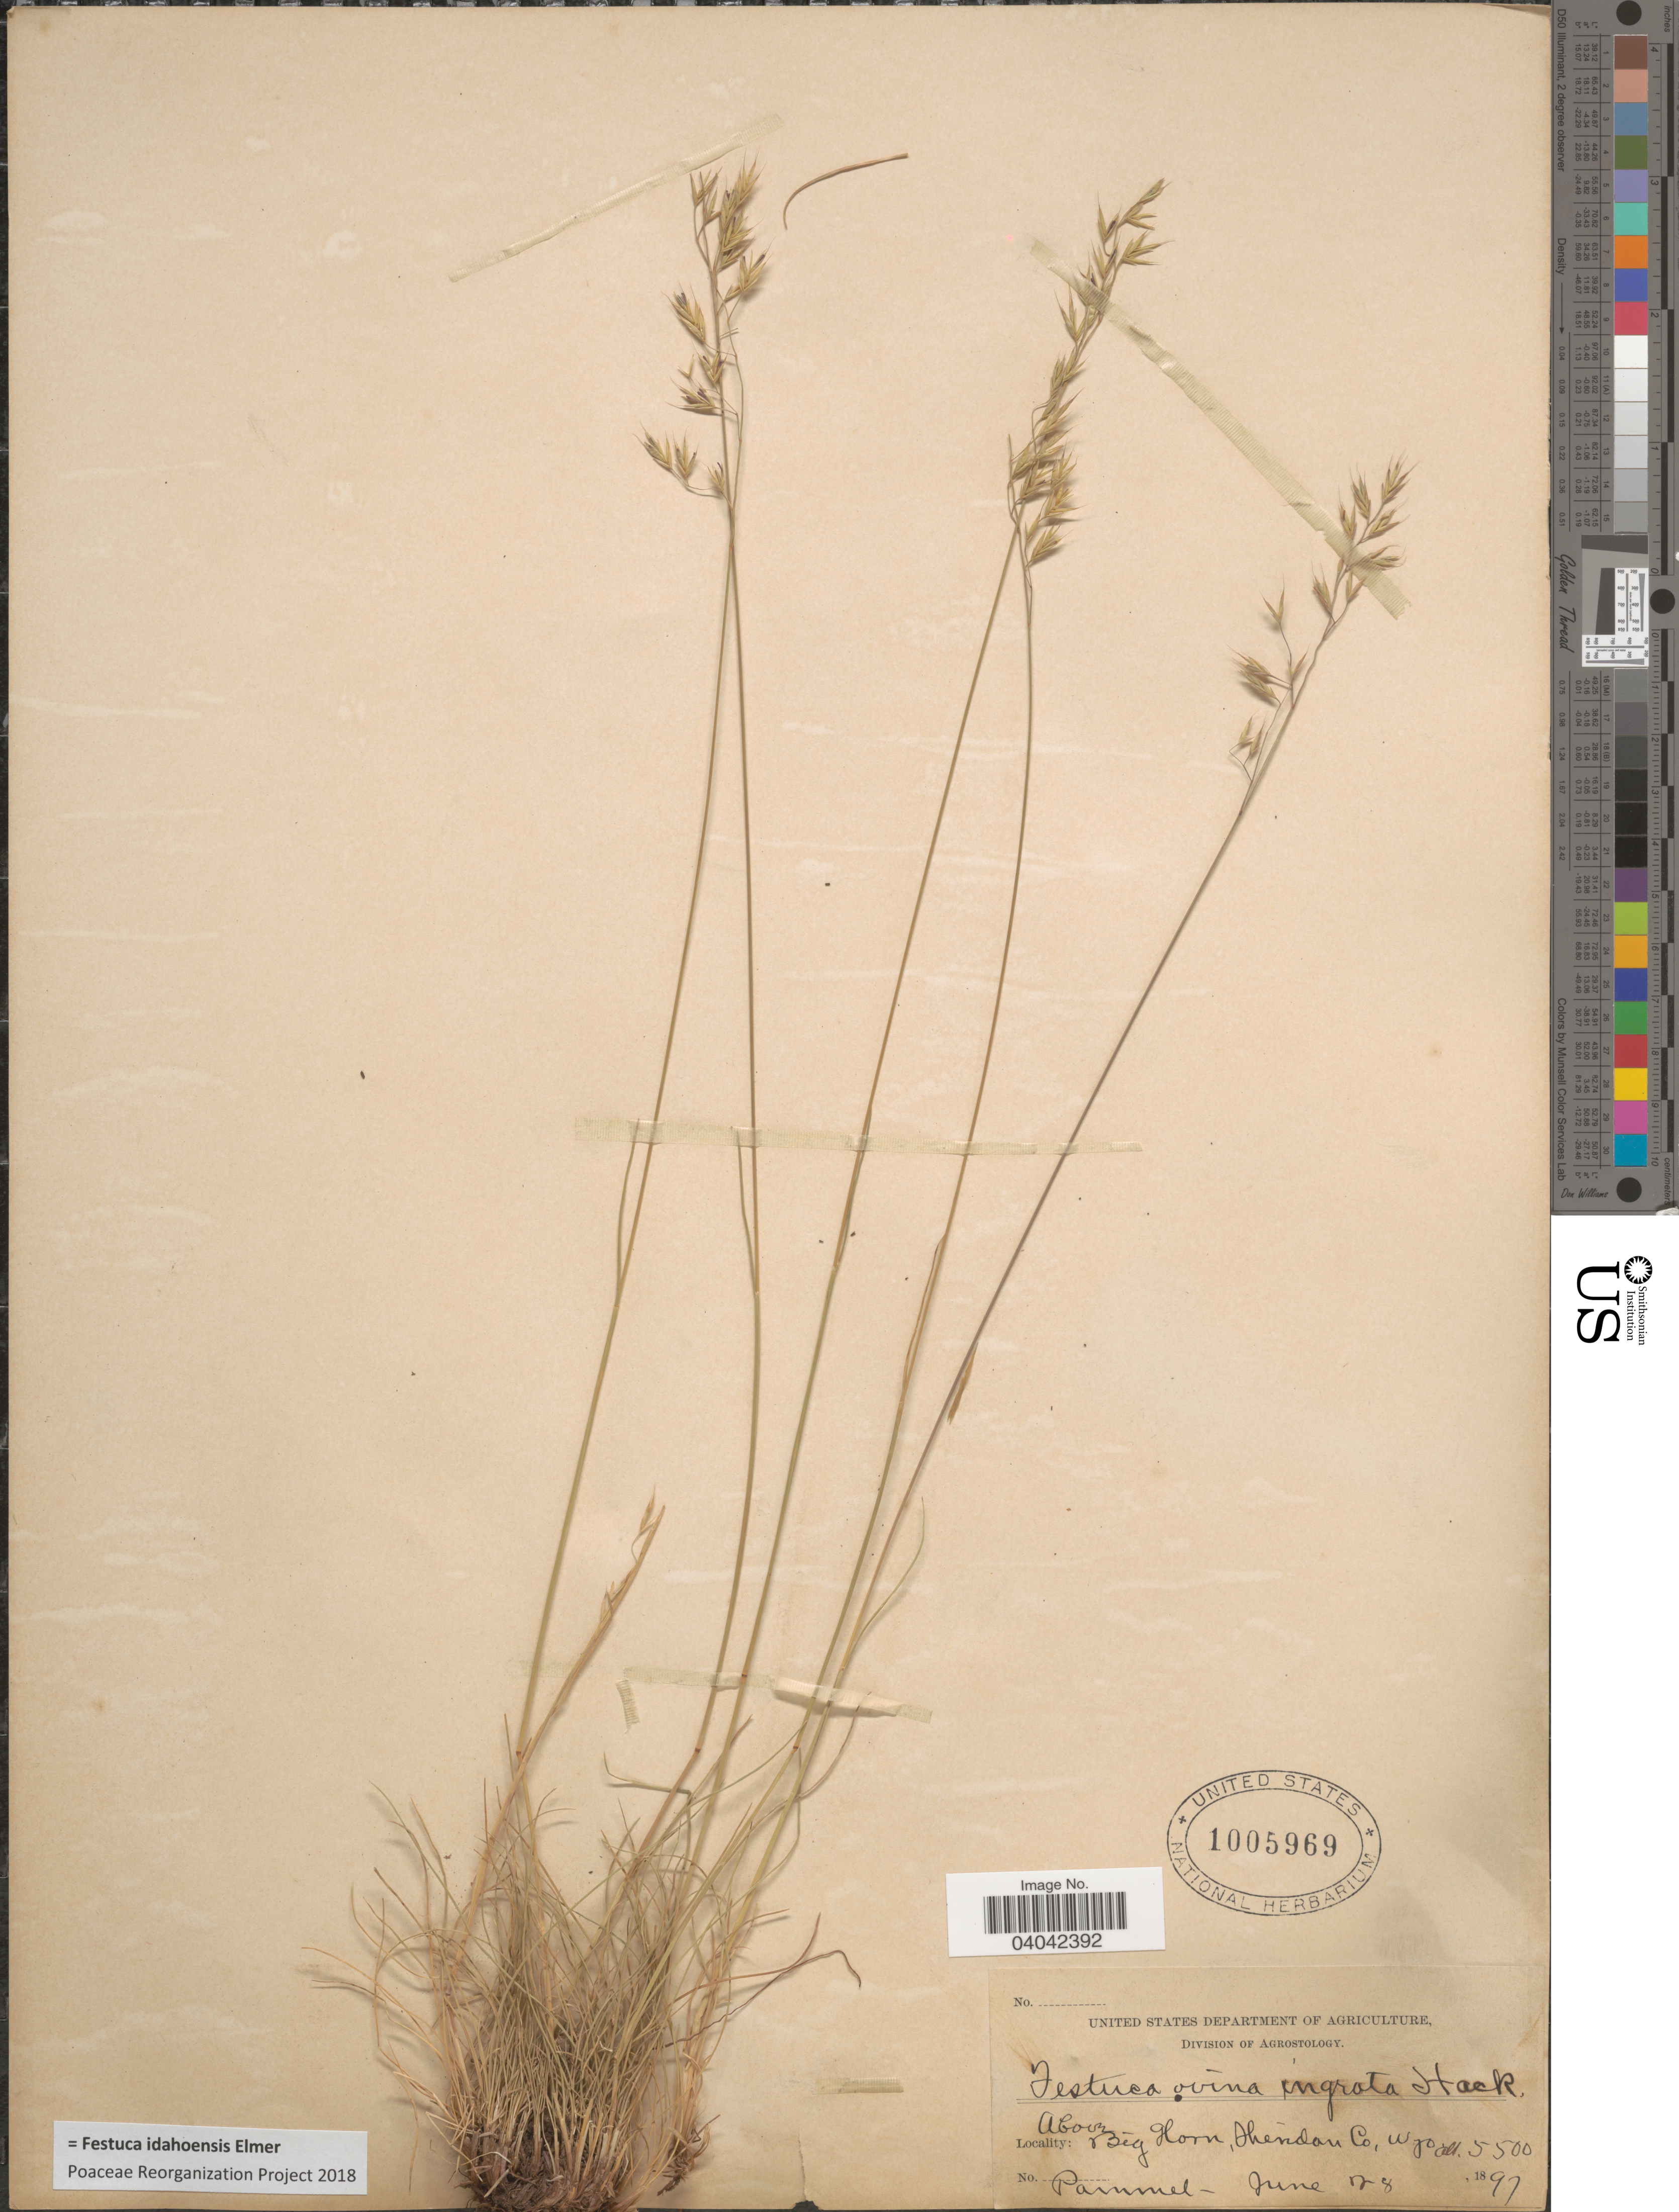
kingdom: Plantae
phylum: Tracheophyta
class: Liliopsida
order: Poales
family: Poaceae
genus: Festuca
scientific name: Festuca idahoensis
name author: Elmer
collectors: -. Pammel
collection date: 1897-06-28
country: United States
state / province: Wyoming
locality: Above Big Horn, Sheridan Co.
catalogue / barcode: US 1005969